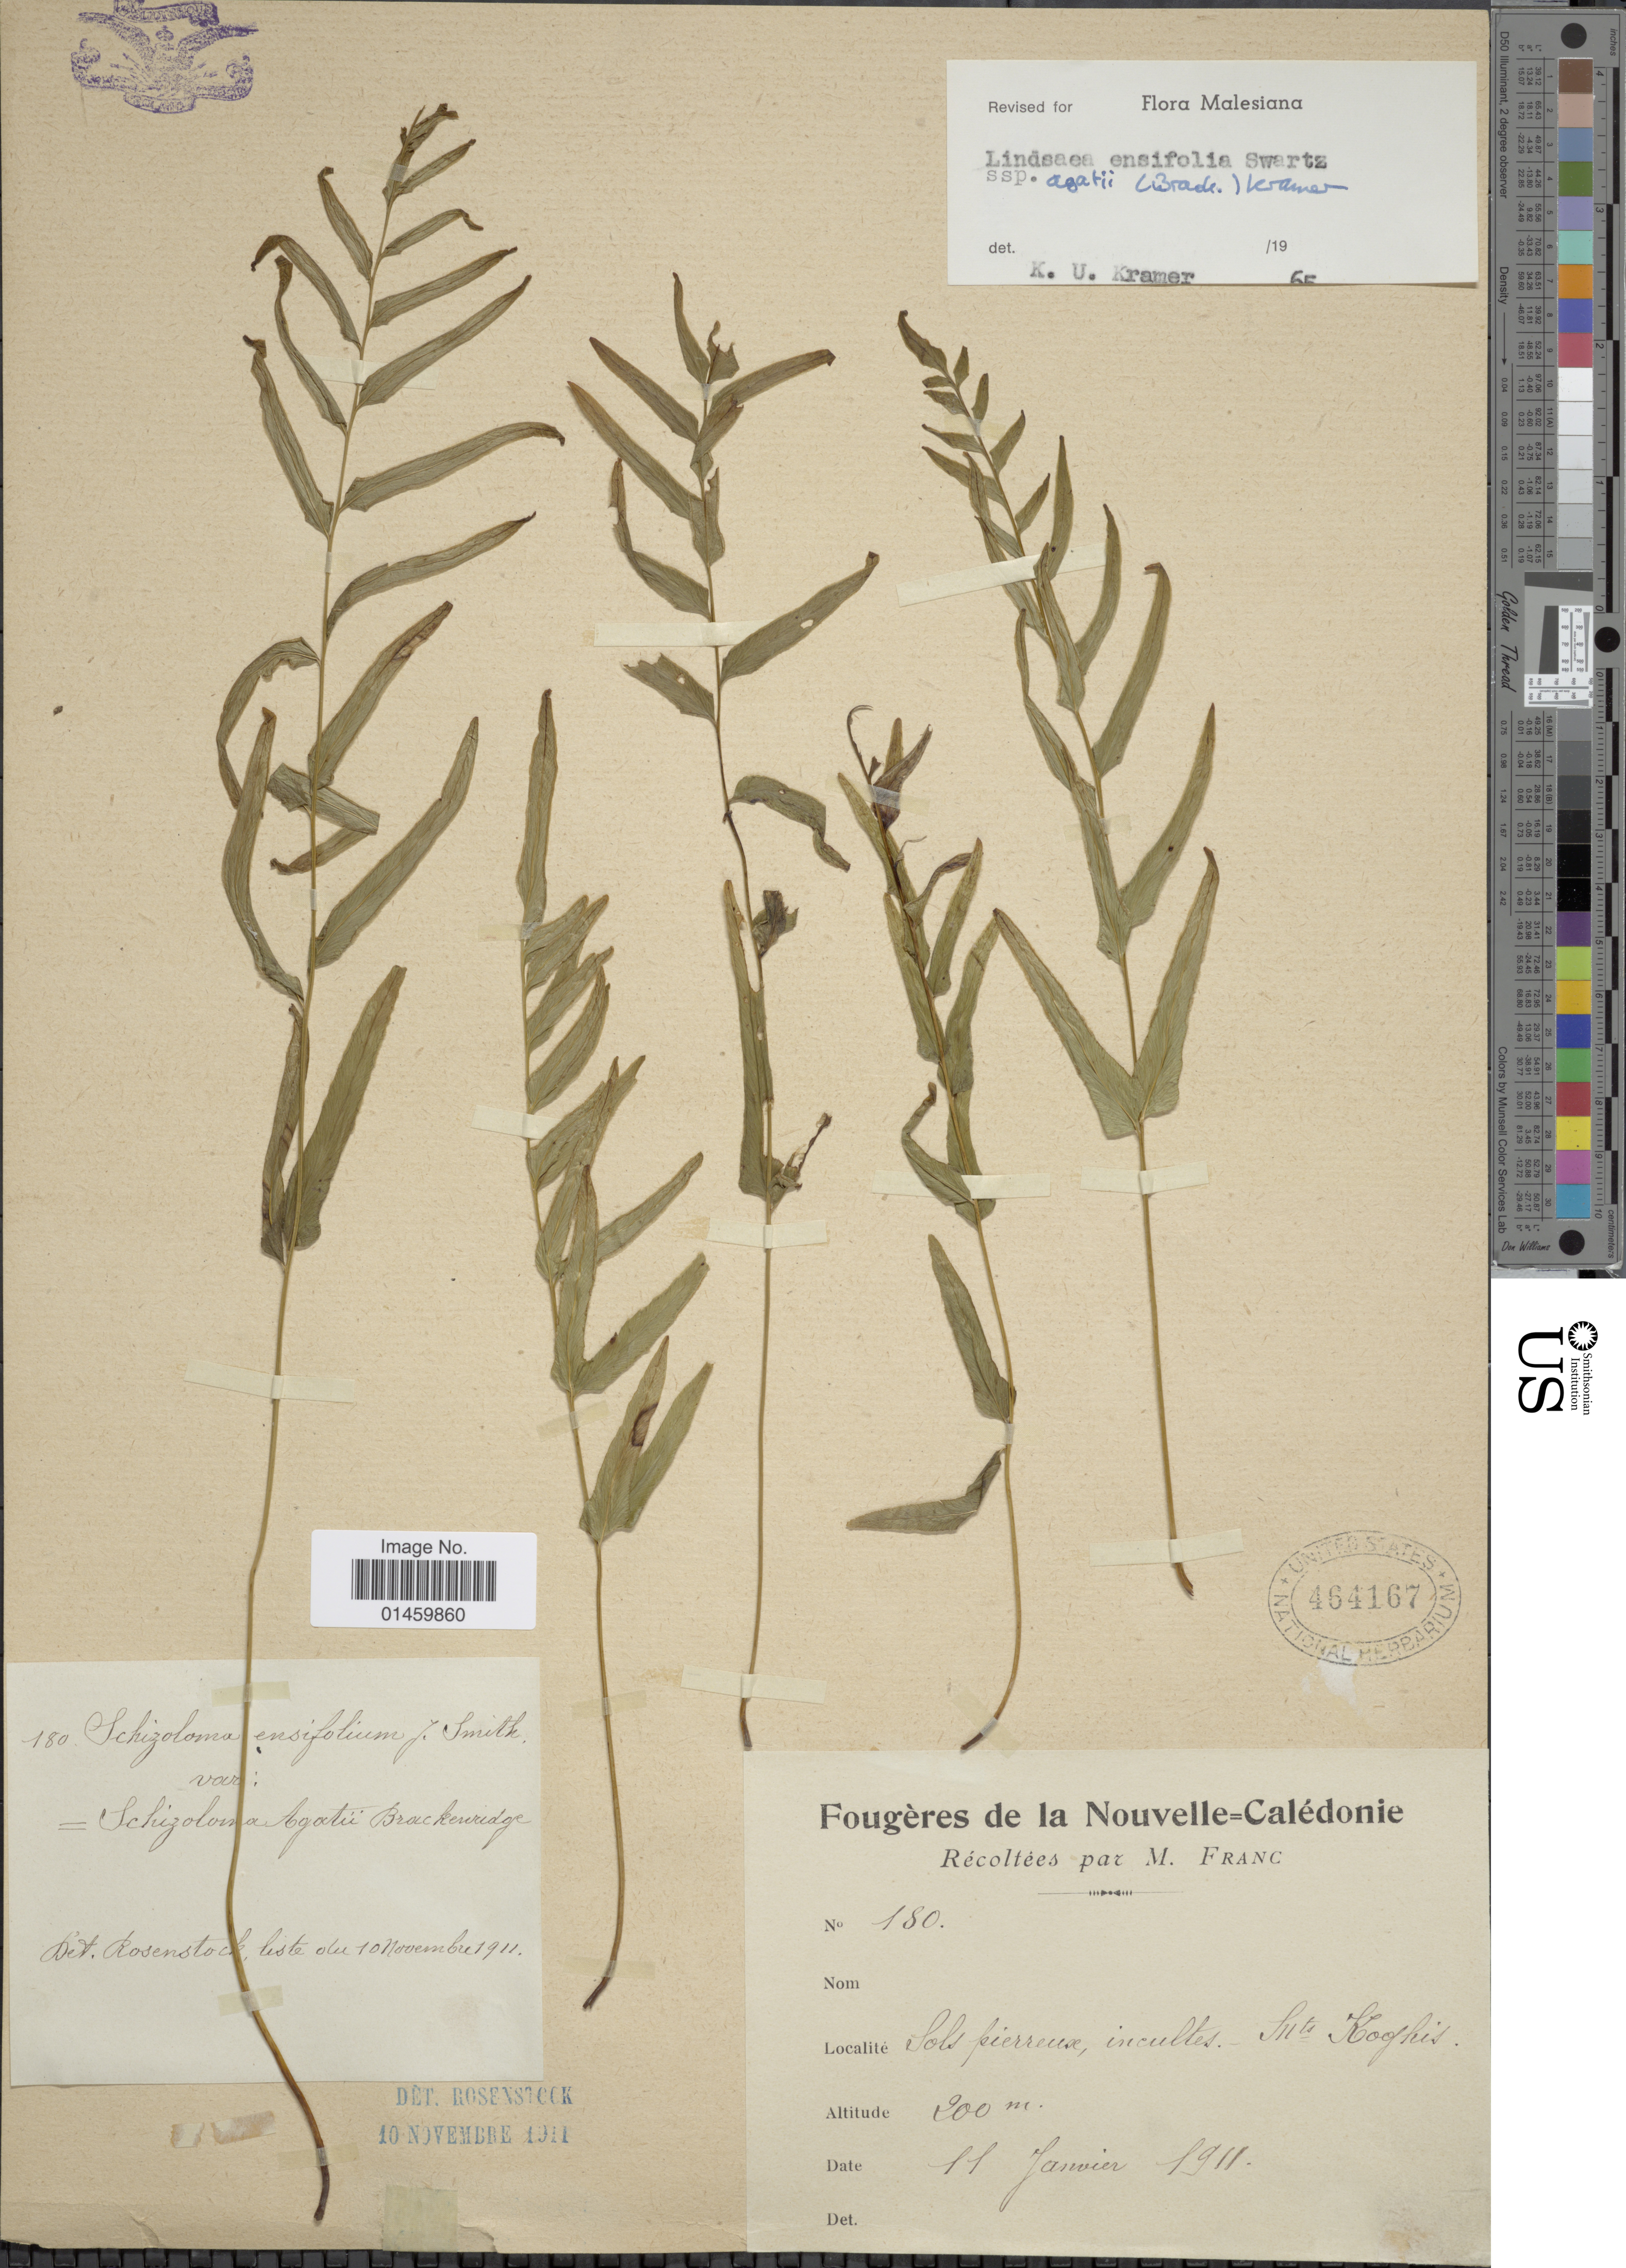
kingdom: Plantae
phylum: Tracheophyta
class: Polypodiopsida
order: Polypodiales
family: Lindsaeaceae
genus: Lindsaea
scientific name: Lindsaea ensifolia subsp. agatii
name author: (Brack.) K.U. Kramer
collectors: M. Franc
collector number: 180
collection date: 1911-01-11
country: New Caledonia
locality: La Nouvelle=Caledonie. Sols pierreux, incultis. Mts Koghis.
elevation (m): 200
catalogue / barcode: US 464167